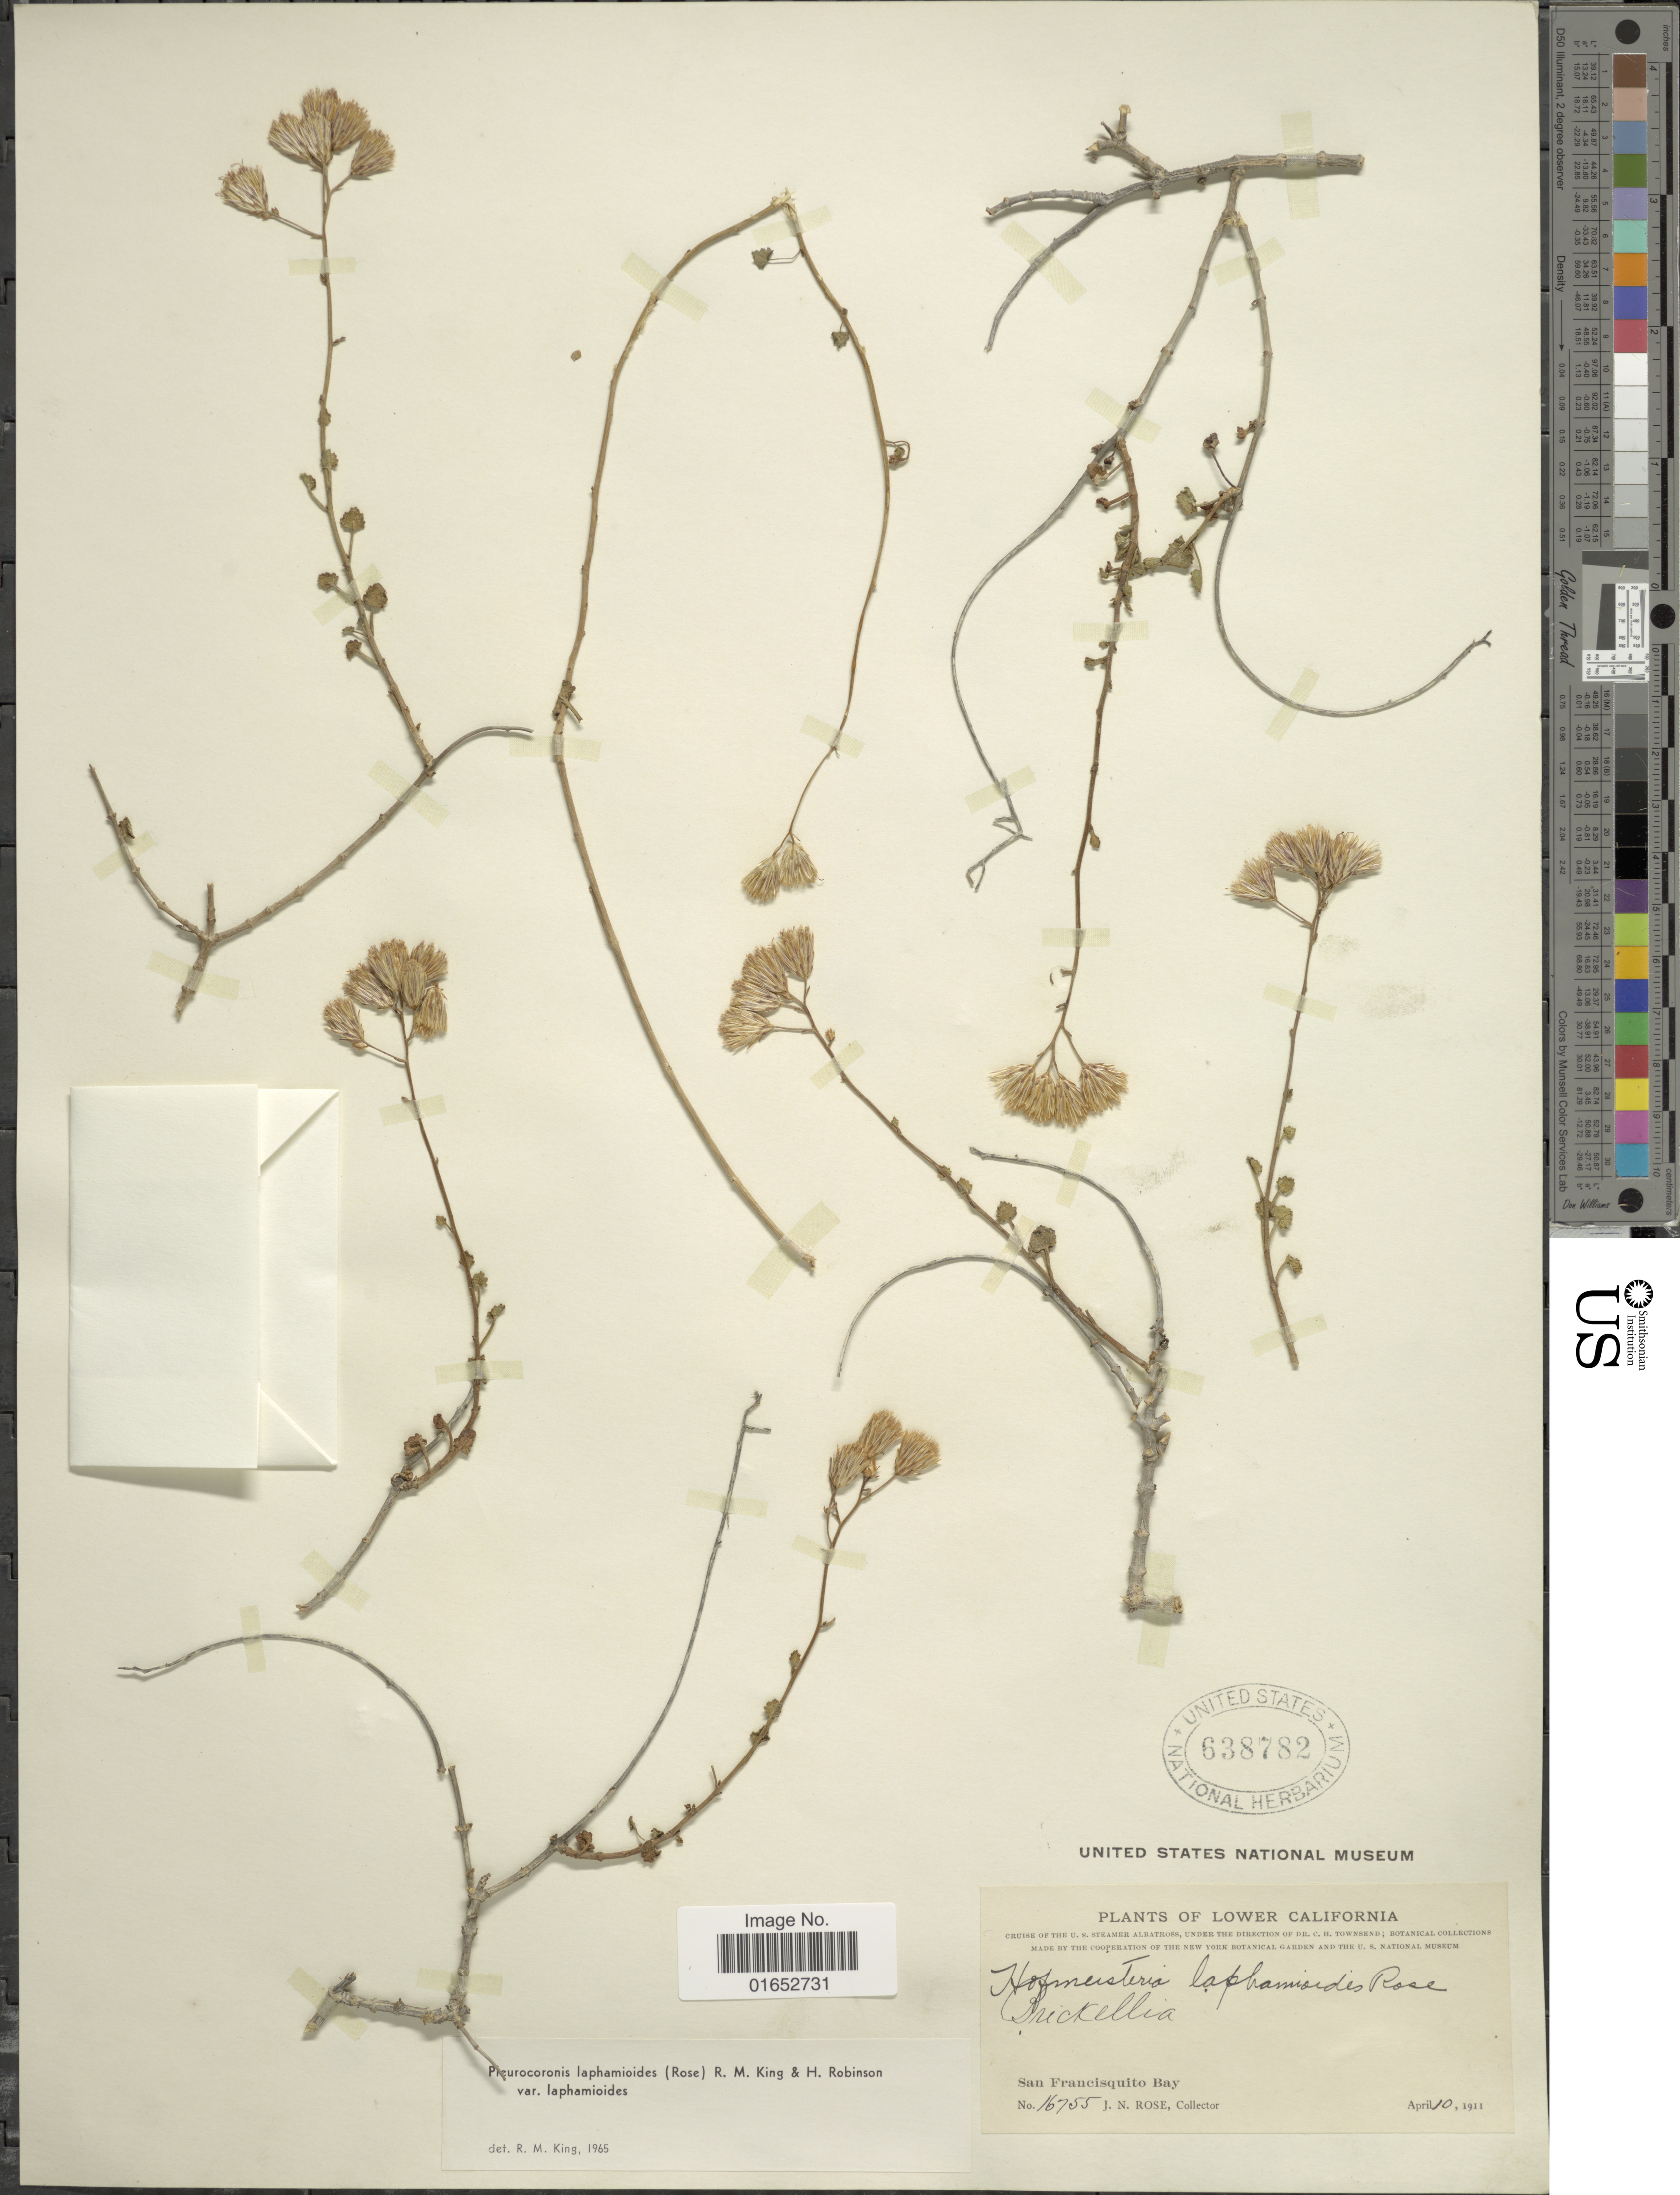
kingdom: Plantae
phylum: Tracheophyta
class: Magnoliopsida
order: Asterales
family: Asteraceae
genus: Pleurocoronis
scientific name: Pleurocoronis laphamioides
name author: (Rose) R.M. King & H. Rob.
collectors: J. N. Rose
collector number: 16755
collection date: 1911-04-10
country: Mexico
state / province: Baja California Norte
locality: Lower California, San Francisquito Bay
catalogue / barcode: US 638782